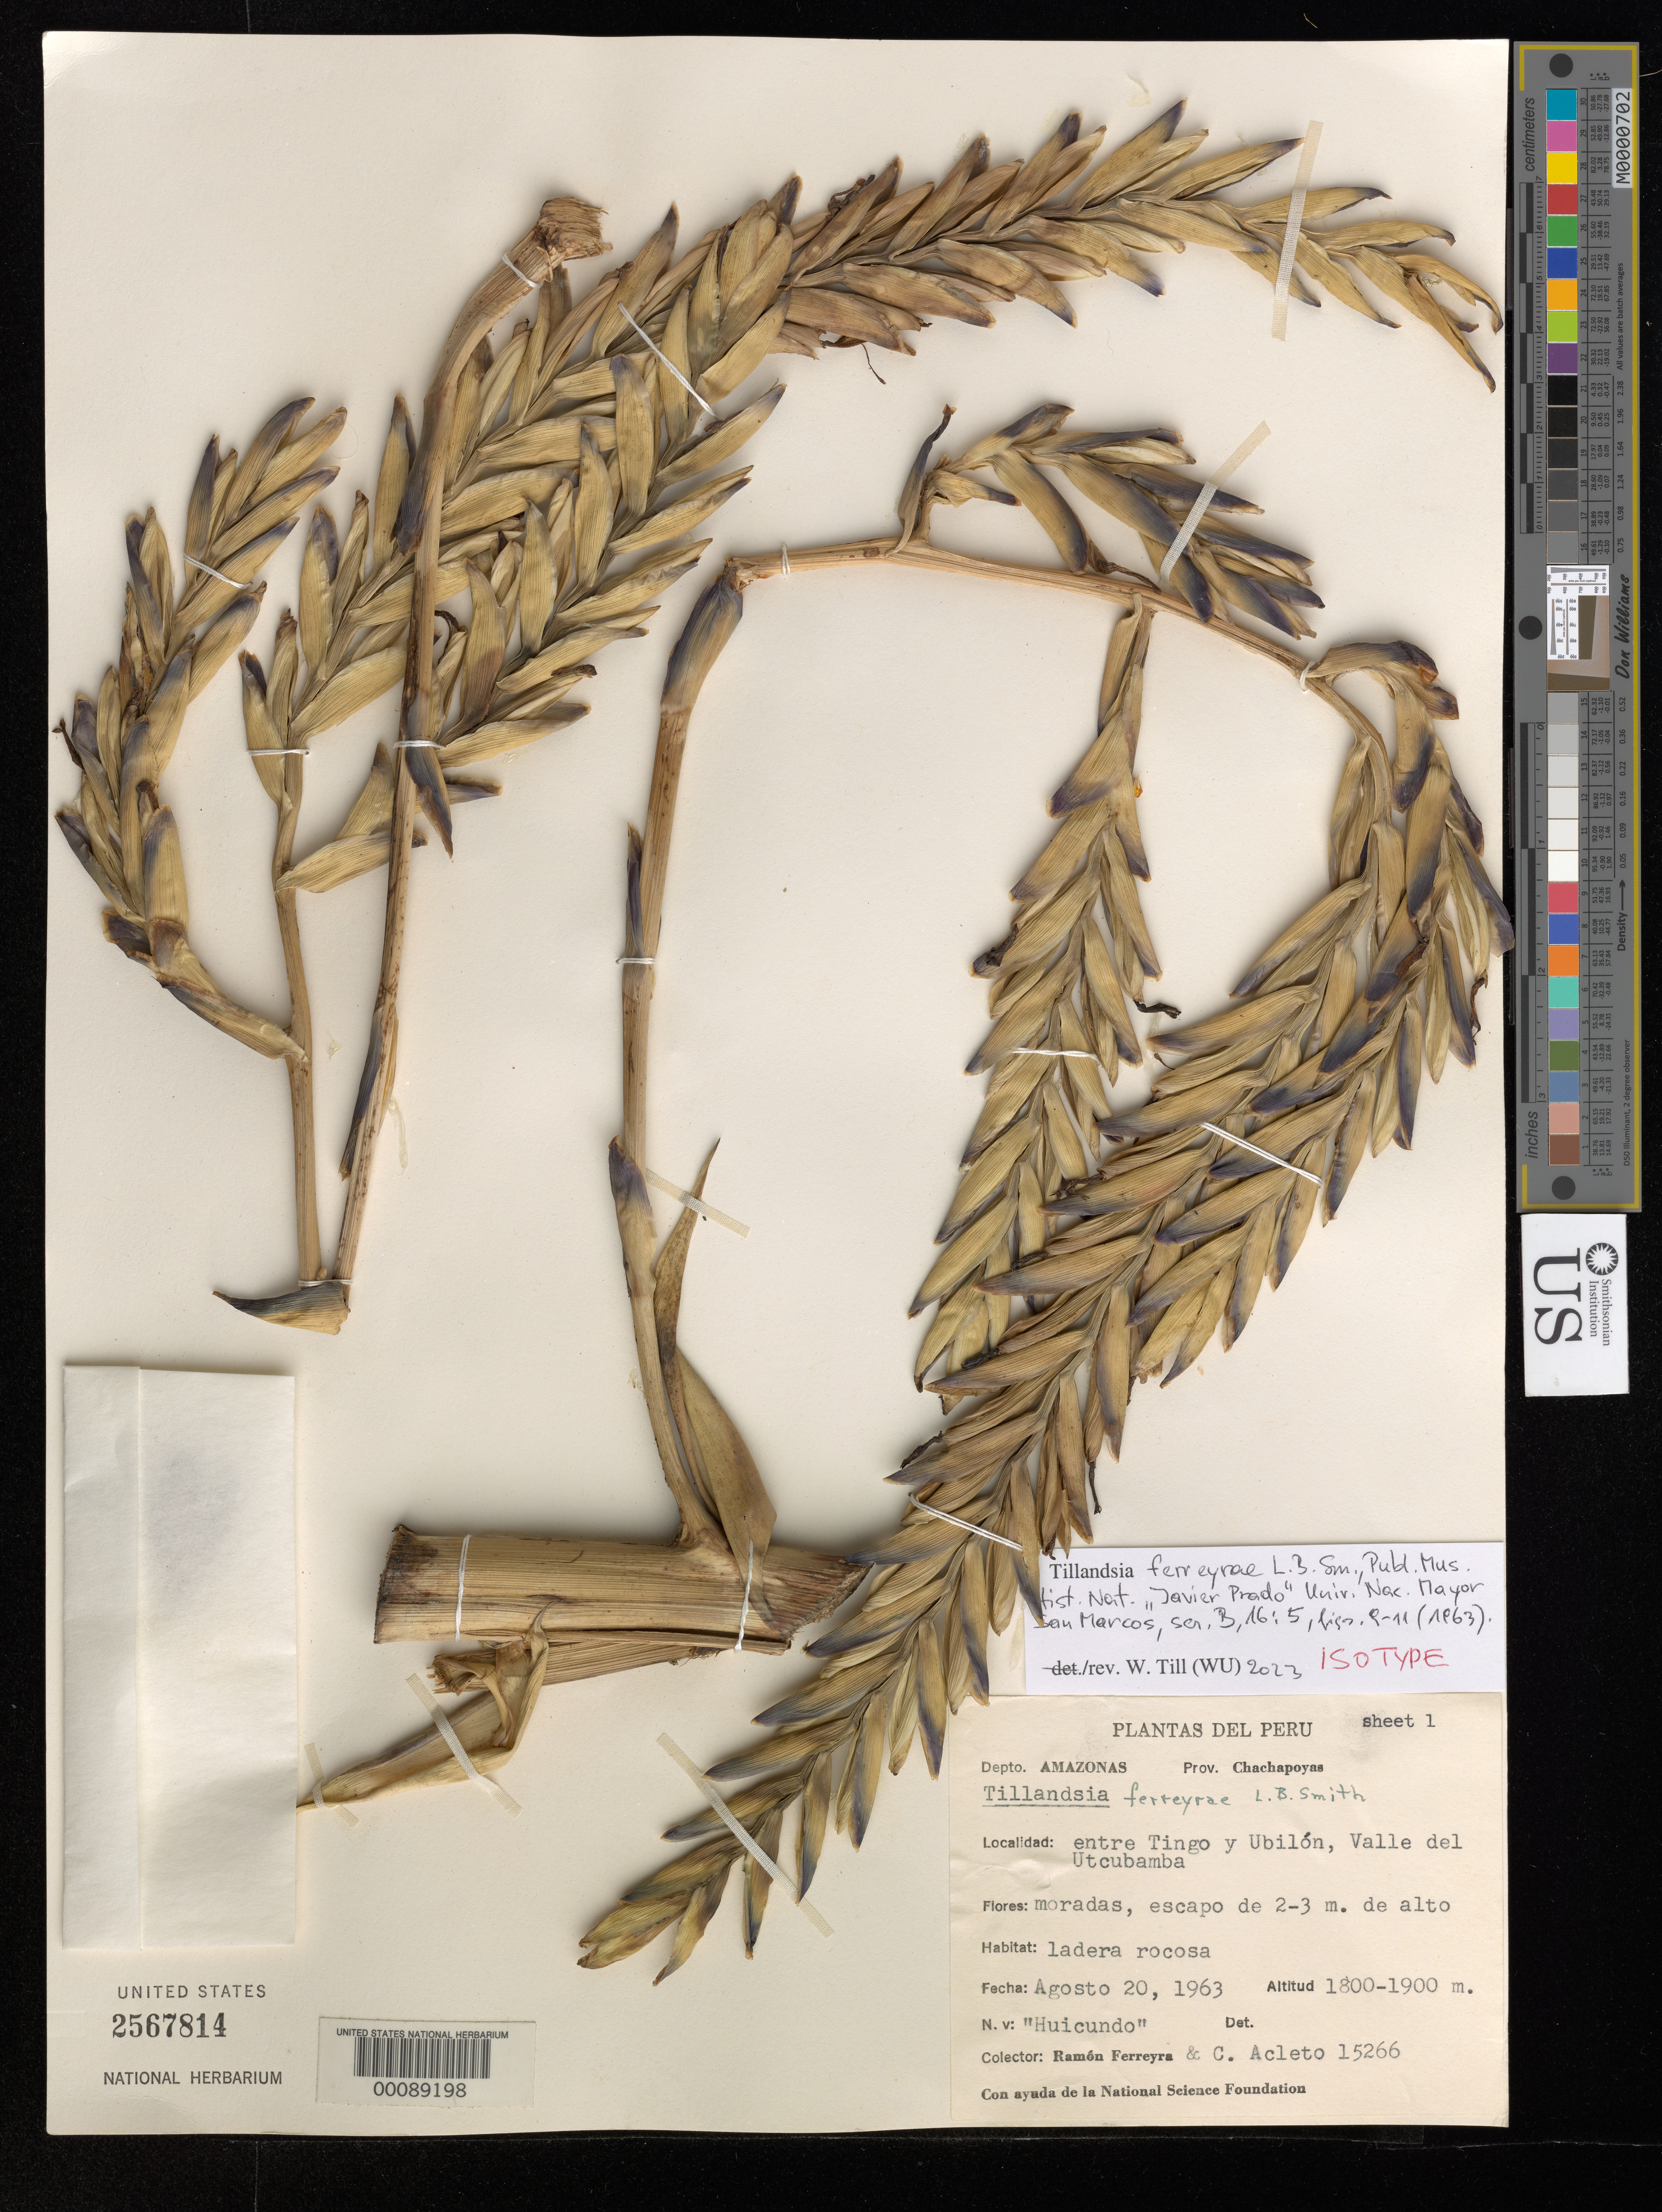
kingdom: Plantae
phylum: Tracheophyta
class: Liliopsida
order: Poales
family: Bromeliaceae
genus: Tillandsia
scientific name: Tillandsia ferreyrae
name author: L.B. Sm.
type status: Isotype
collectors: R. A. Ferreyra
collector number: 15266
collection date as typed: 20 Aug 1963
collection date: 1963-08-20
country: Peru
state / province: Amazonas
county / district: Chachapoyas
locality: between Tingo and Ubilon, Valle Utcubamba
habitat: ladera rocosa.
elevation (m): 1800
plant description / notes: Smith & Downs (1977, Fl. Neotrop. 14(2): 966) cite Ferreyra 14445 as the type of this name with the holotype at US but protologue cites Ferreyra 15266 as type, "Tipo en Herbario San Marcos, USM, No. 16,008; isotipo US".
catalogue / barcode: US 2567814